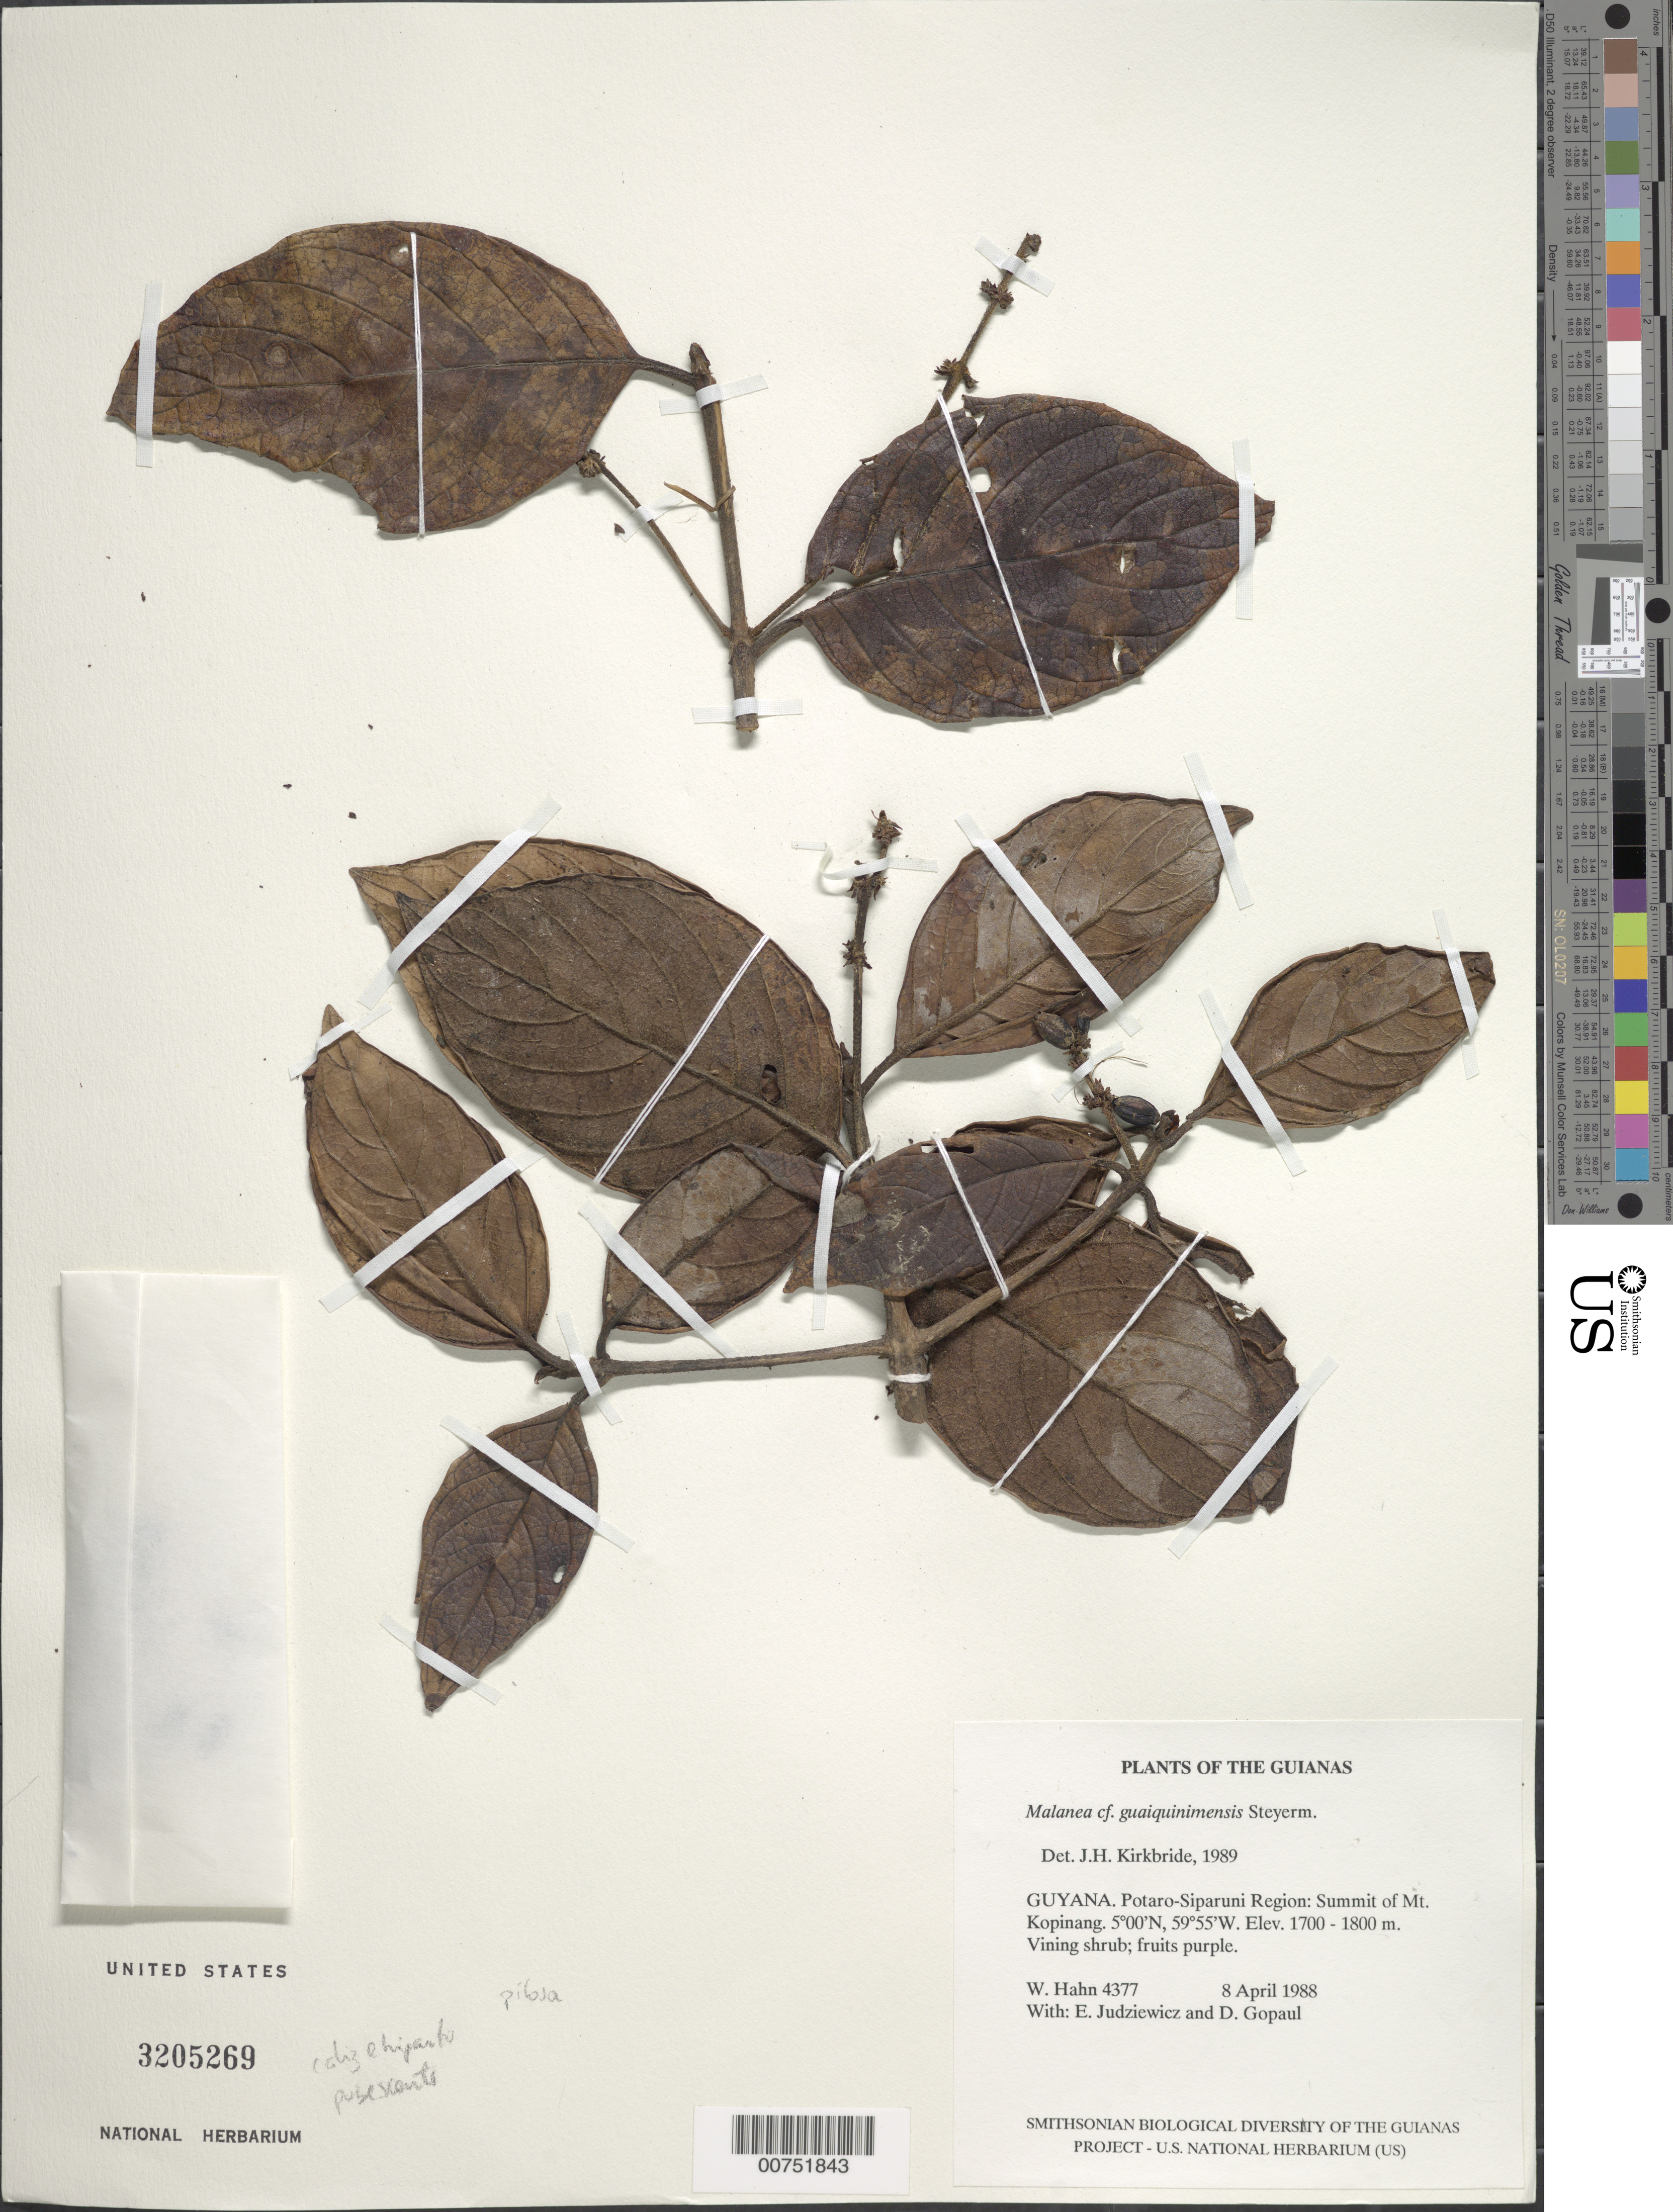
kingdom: Plantae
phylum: Tracheophyta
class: Magnoliopsida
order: Gentianales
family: Rubiaceae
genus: Malanea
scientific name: Malanea guaiquinimensis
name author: Steyerm.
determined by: Kirkbride, J. H.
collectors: W. Hahn, E. J. Judziewicz & D. Gopaul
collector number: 4377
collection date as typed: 8 April 1988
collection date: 1988-04-08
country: Guyana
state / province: Potaro-Siparuni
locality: Summit of Mt. Kopinang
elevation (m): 1700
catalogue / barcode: US 3205269